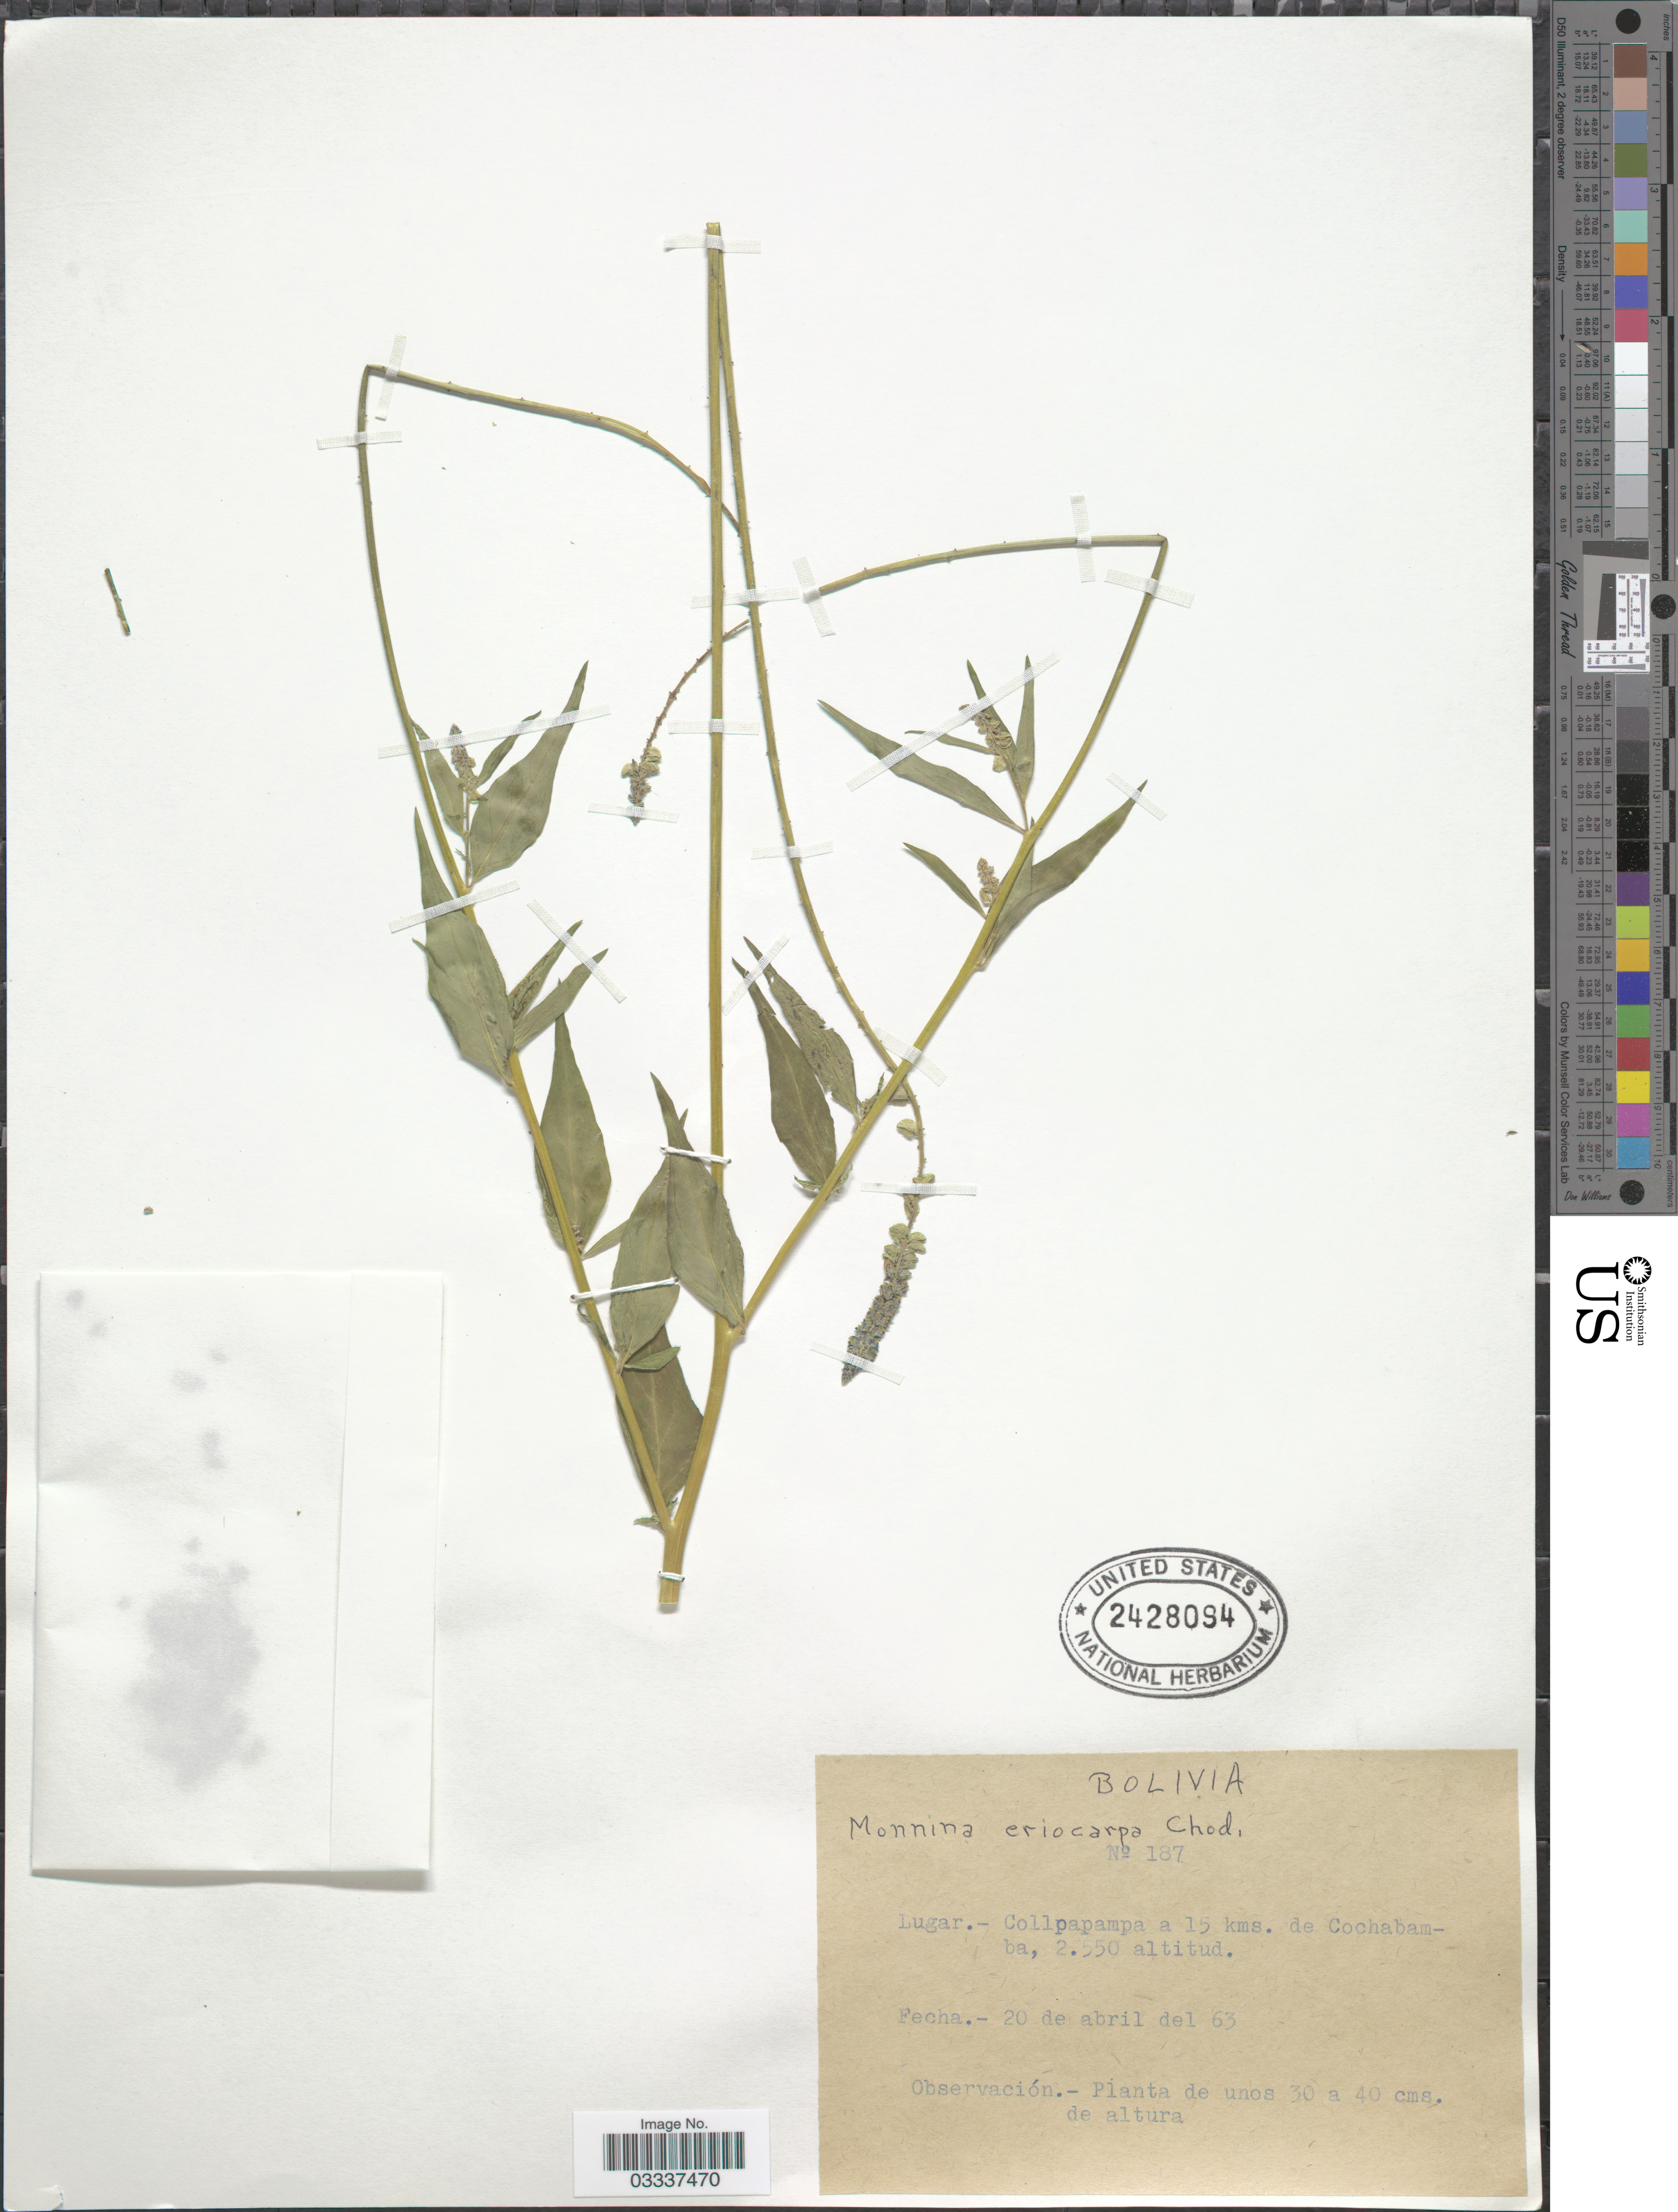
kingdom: Plantae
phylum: Tracheophyta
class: Magnoliopsida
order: Fabales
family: Polygalaceae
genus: Monnina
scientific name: Monnina erioclada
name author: Gand.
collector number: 187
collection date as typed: Transcribed d/m/y: 20/4/63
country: Bolivia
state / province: Cochabamba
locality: Collpampa a 15 kms. de Cochabamba.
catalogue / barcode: US 2428094